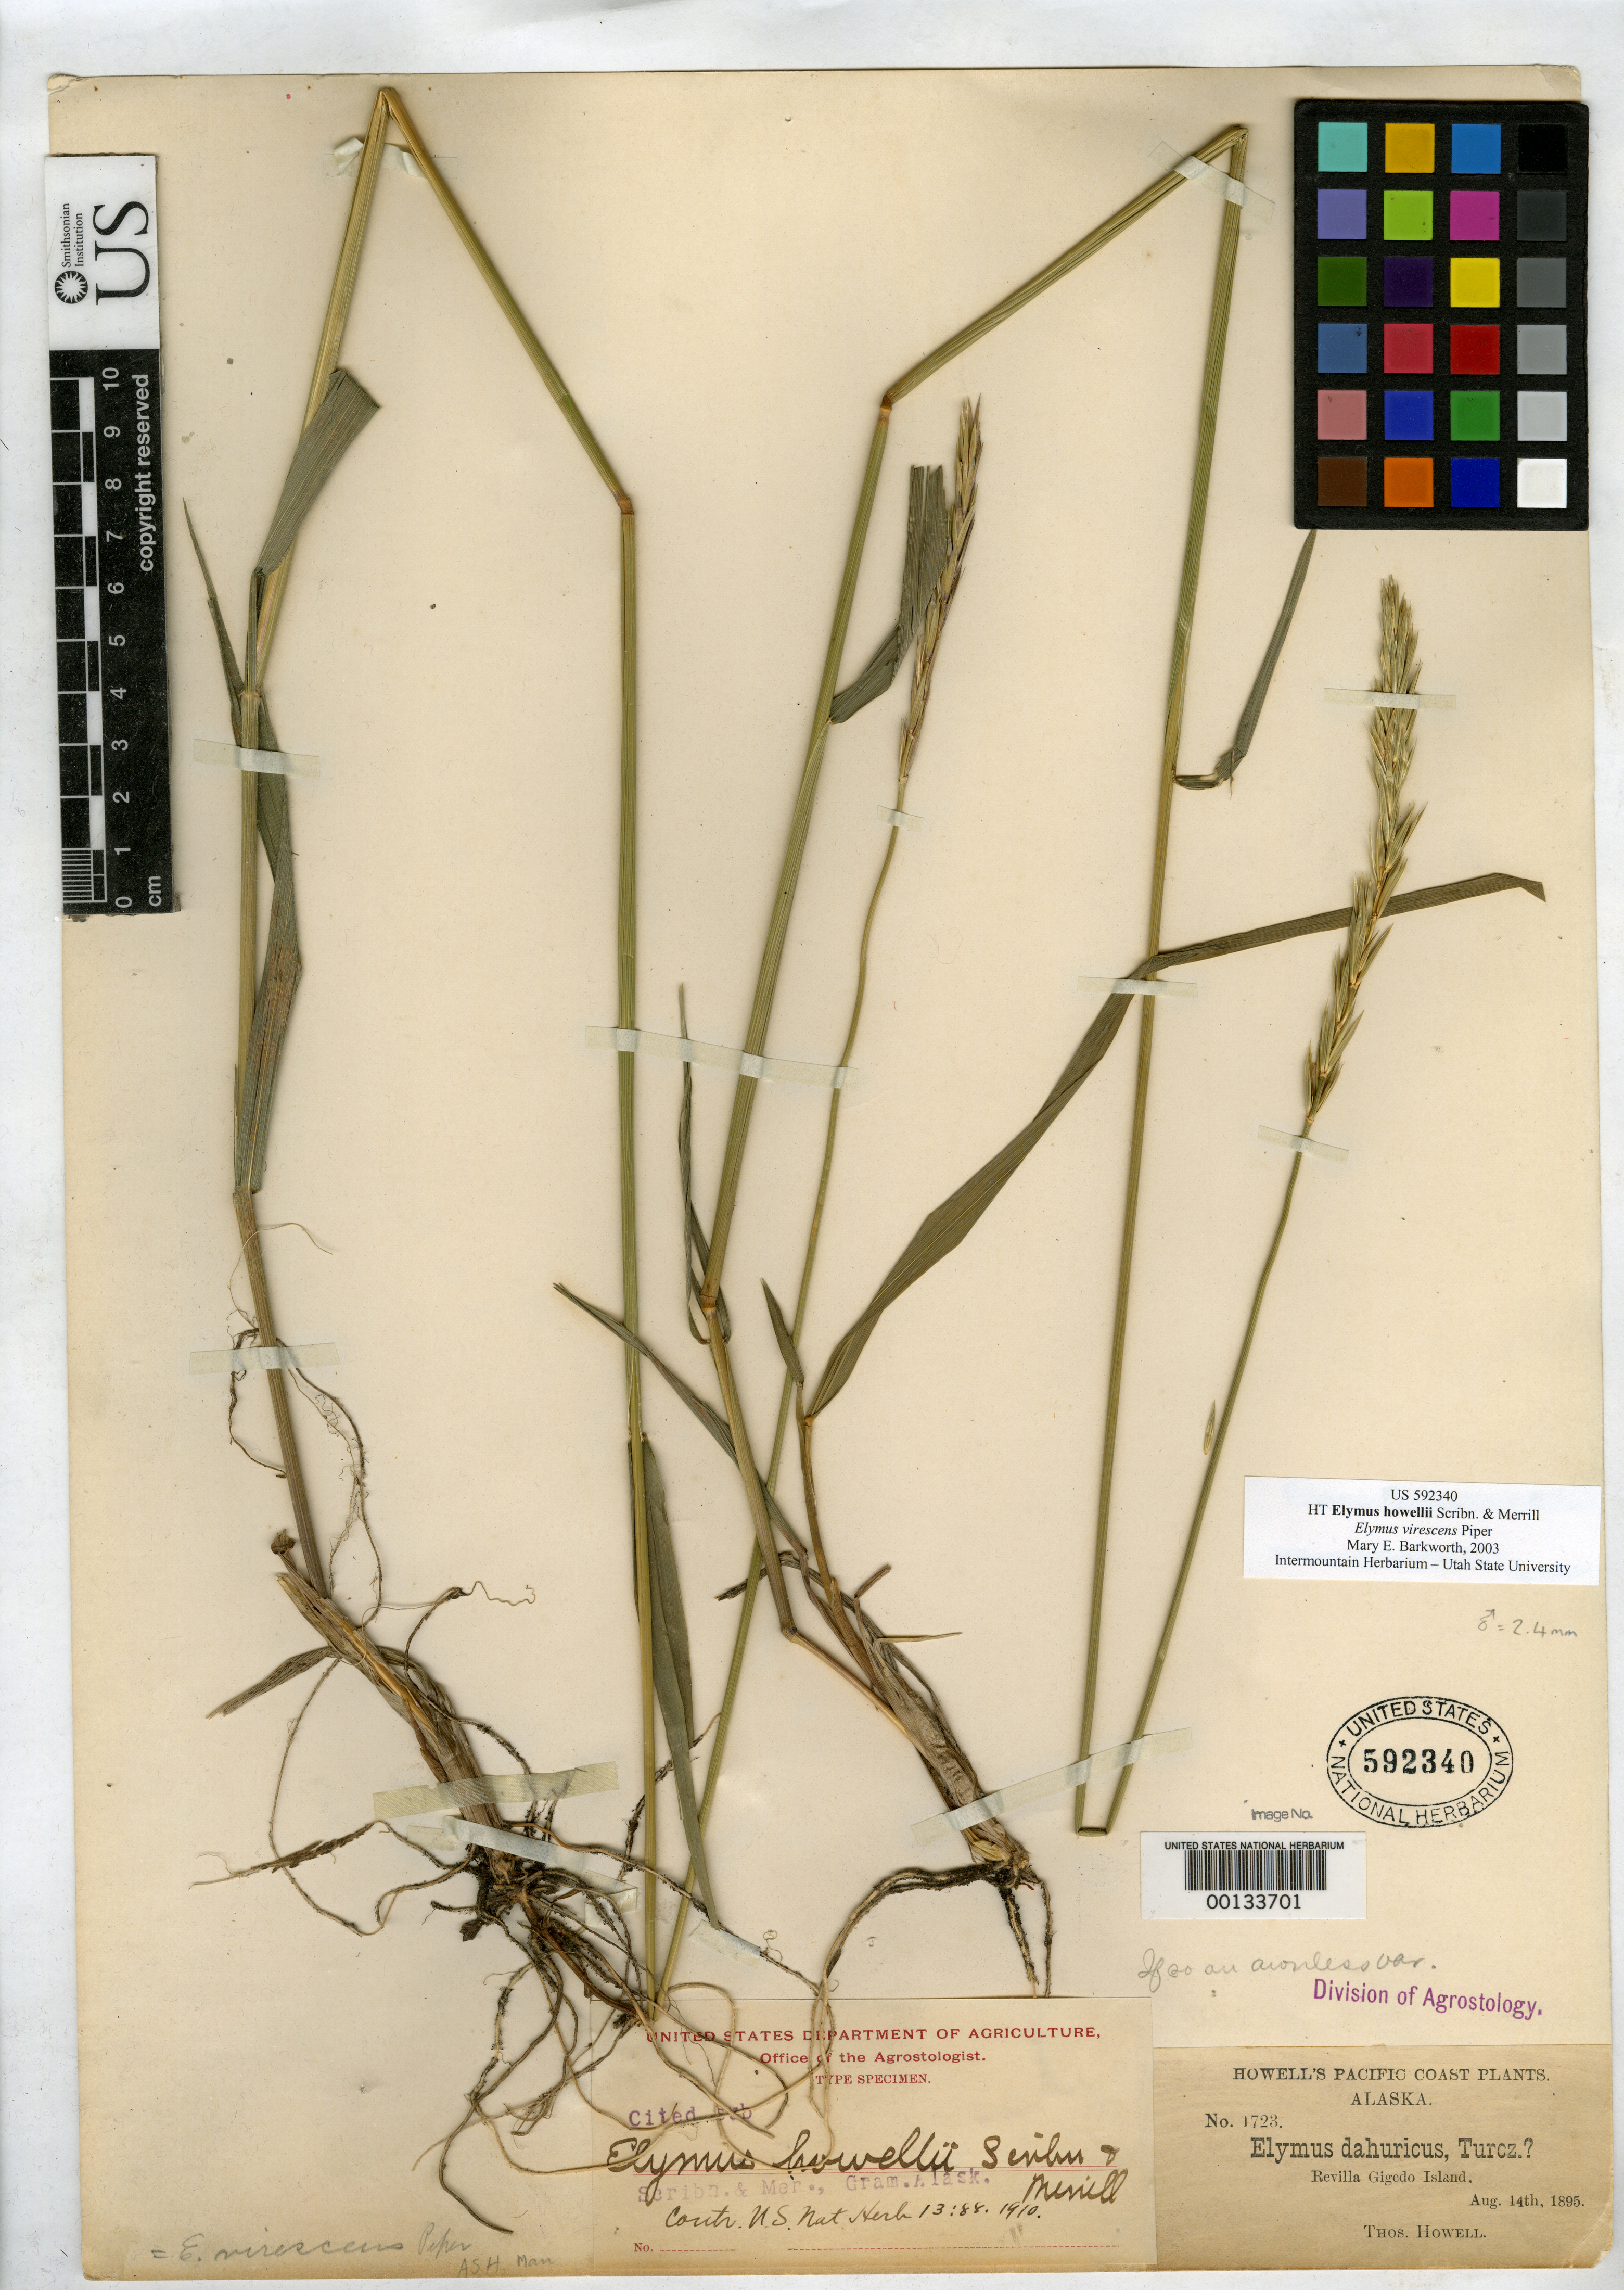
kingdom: Plantae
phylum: Tracheophyta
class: Liliopsida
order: Poales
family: Poaceae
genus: Elymus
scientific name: Elymus howellii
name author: Scribn. & Merr.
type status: Holotype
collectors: T. Howell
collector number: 1723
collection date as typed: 14 Aug 1895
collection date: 1895-08-14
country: United States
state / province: Alaska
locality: Ketchikan gateway.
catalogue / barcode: US 592340